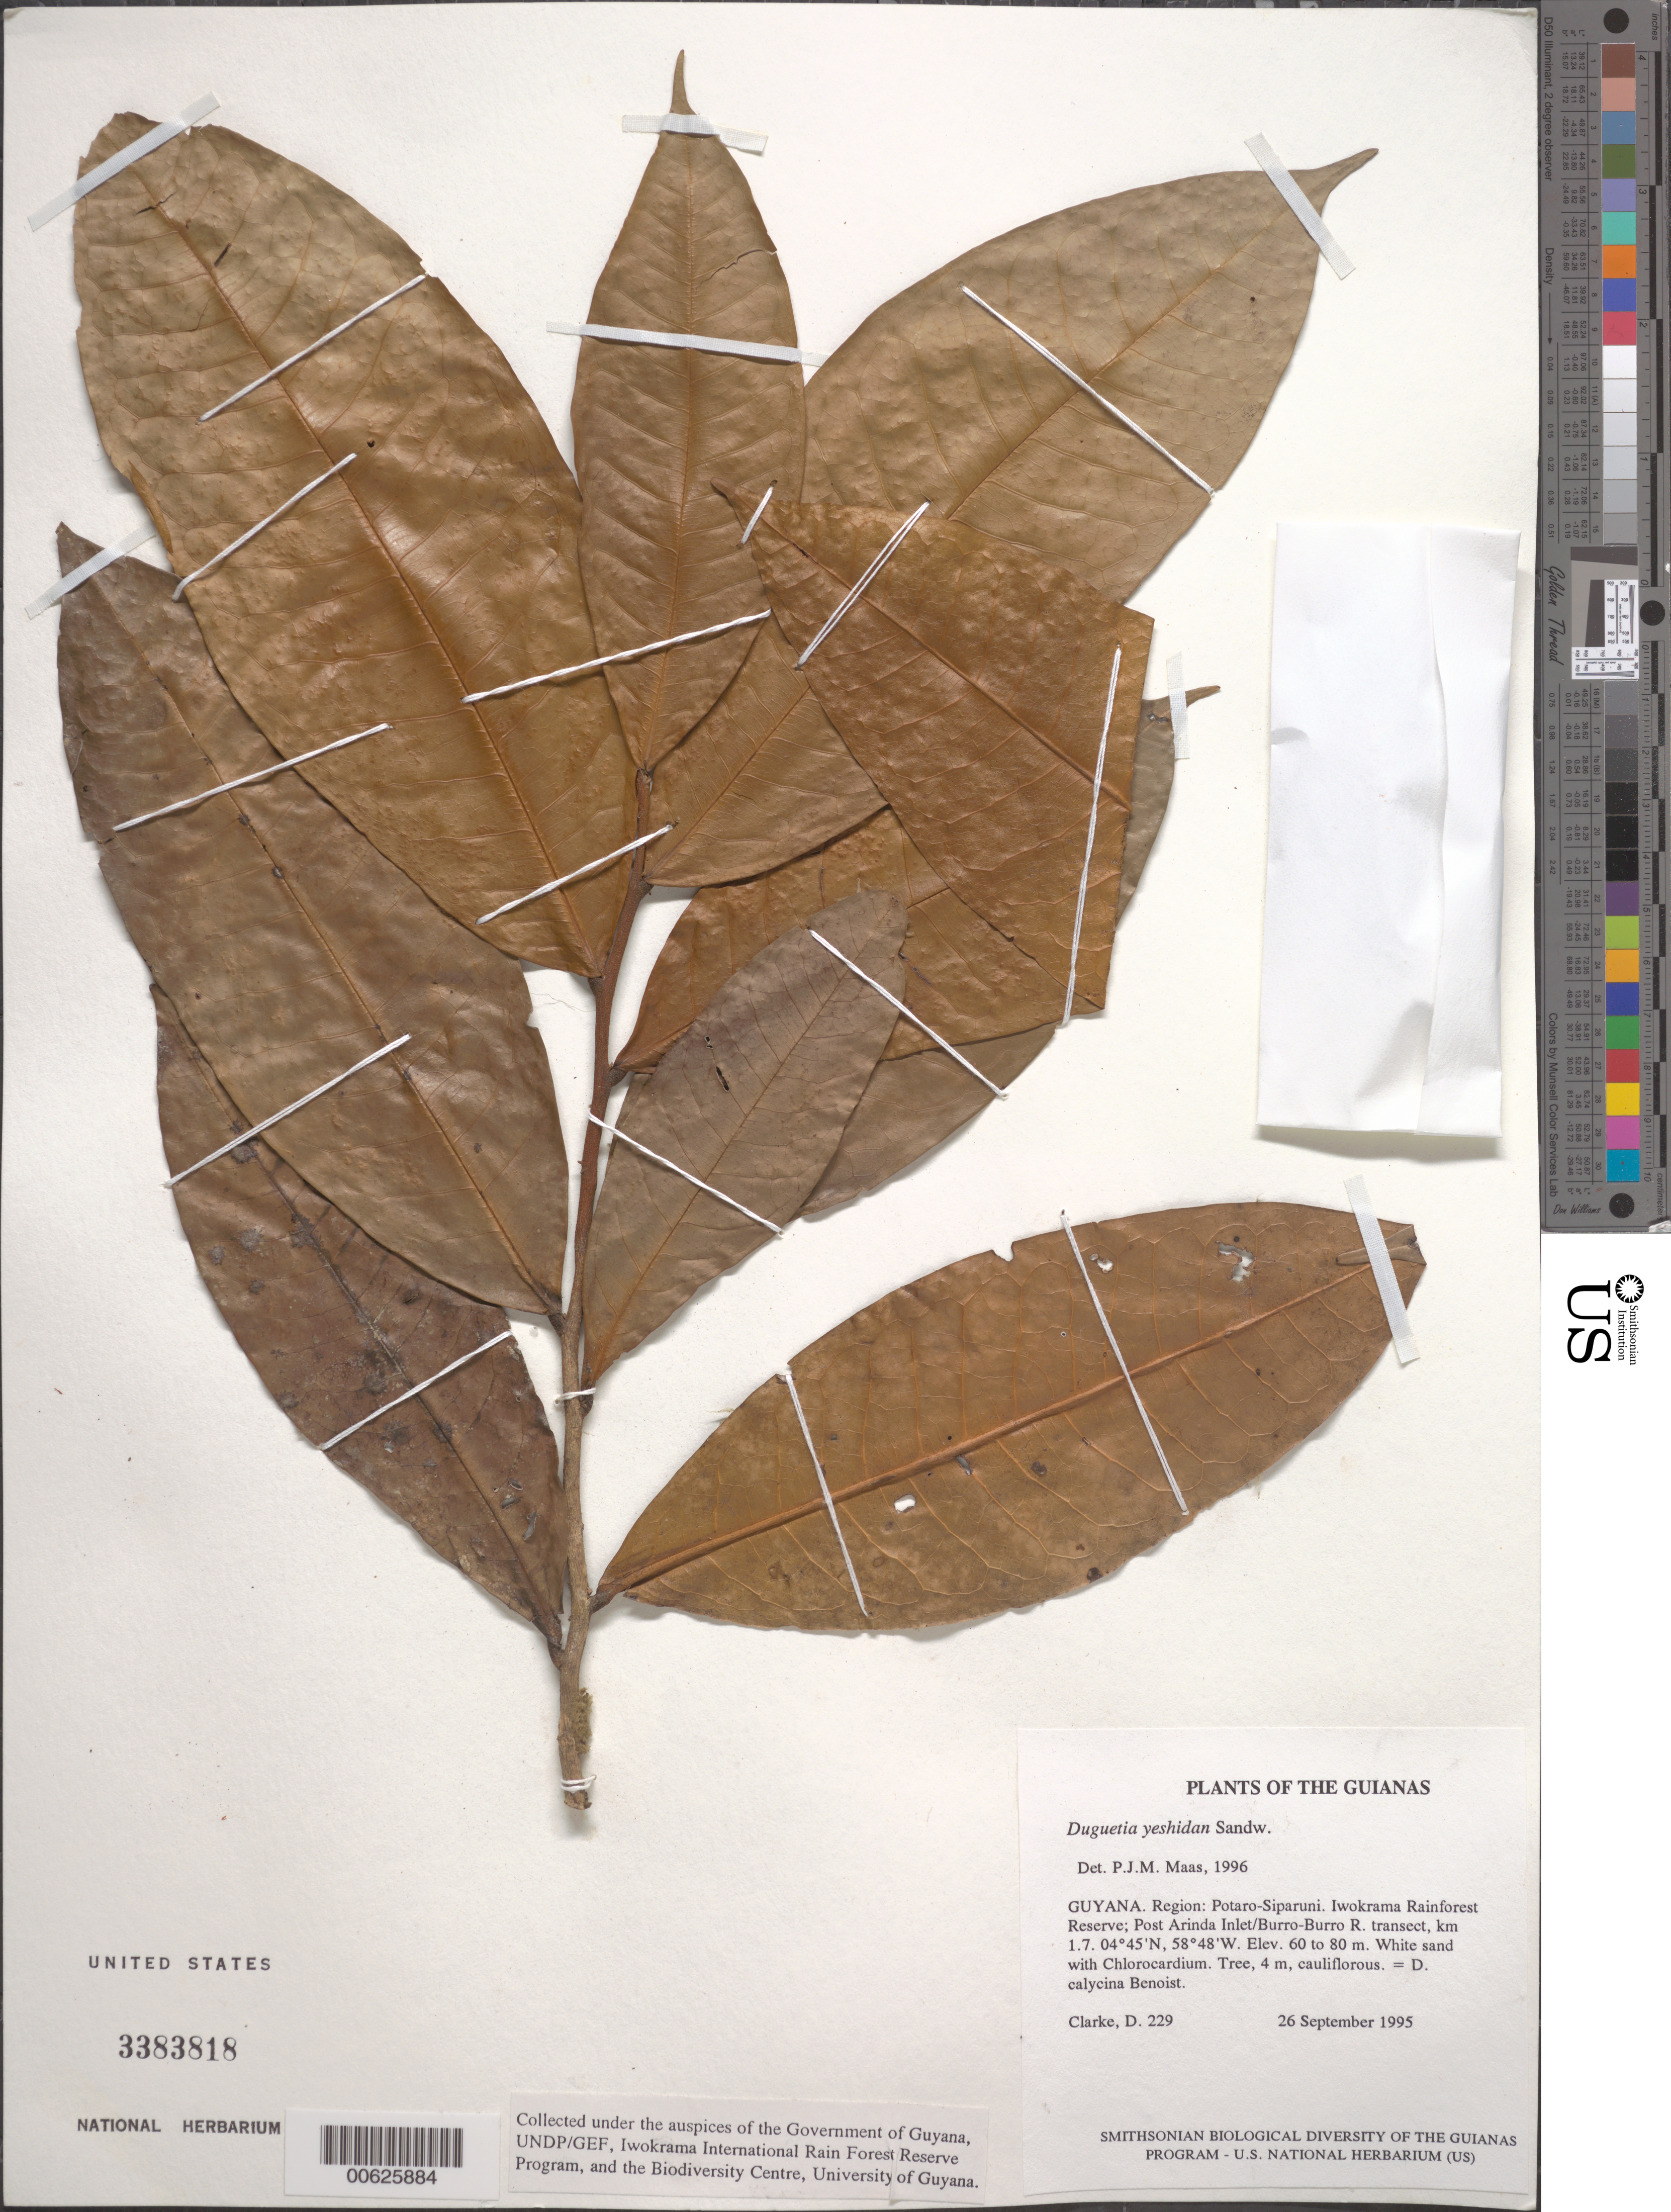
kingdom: Plantae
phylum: Tracheophyta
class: Magnoliopsida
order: Magnoliales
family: Annonaceae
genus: Duguetia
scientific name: Duguetia yeshidan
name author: Sandwith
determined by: Maas, Paul J. M.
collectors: H. D. Clarke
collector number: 229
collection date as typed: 26 September 1995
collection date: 1995-09-26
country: Guyana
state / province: Potaro-Siparuni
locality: Iwokrama Rainforest Reserve; Post Arinda Inlet/Burro-Burro R. transect, km 1.7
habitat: White sand with Chlorocardium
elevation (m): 60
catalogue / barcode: US 3383818